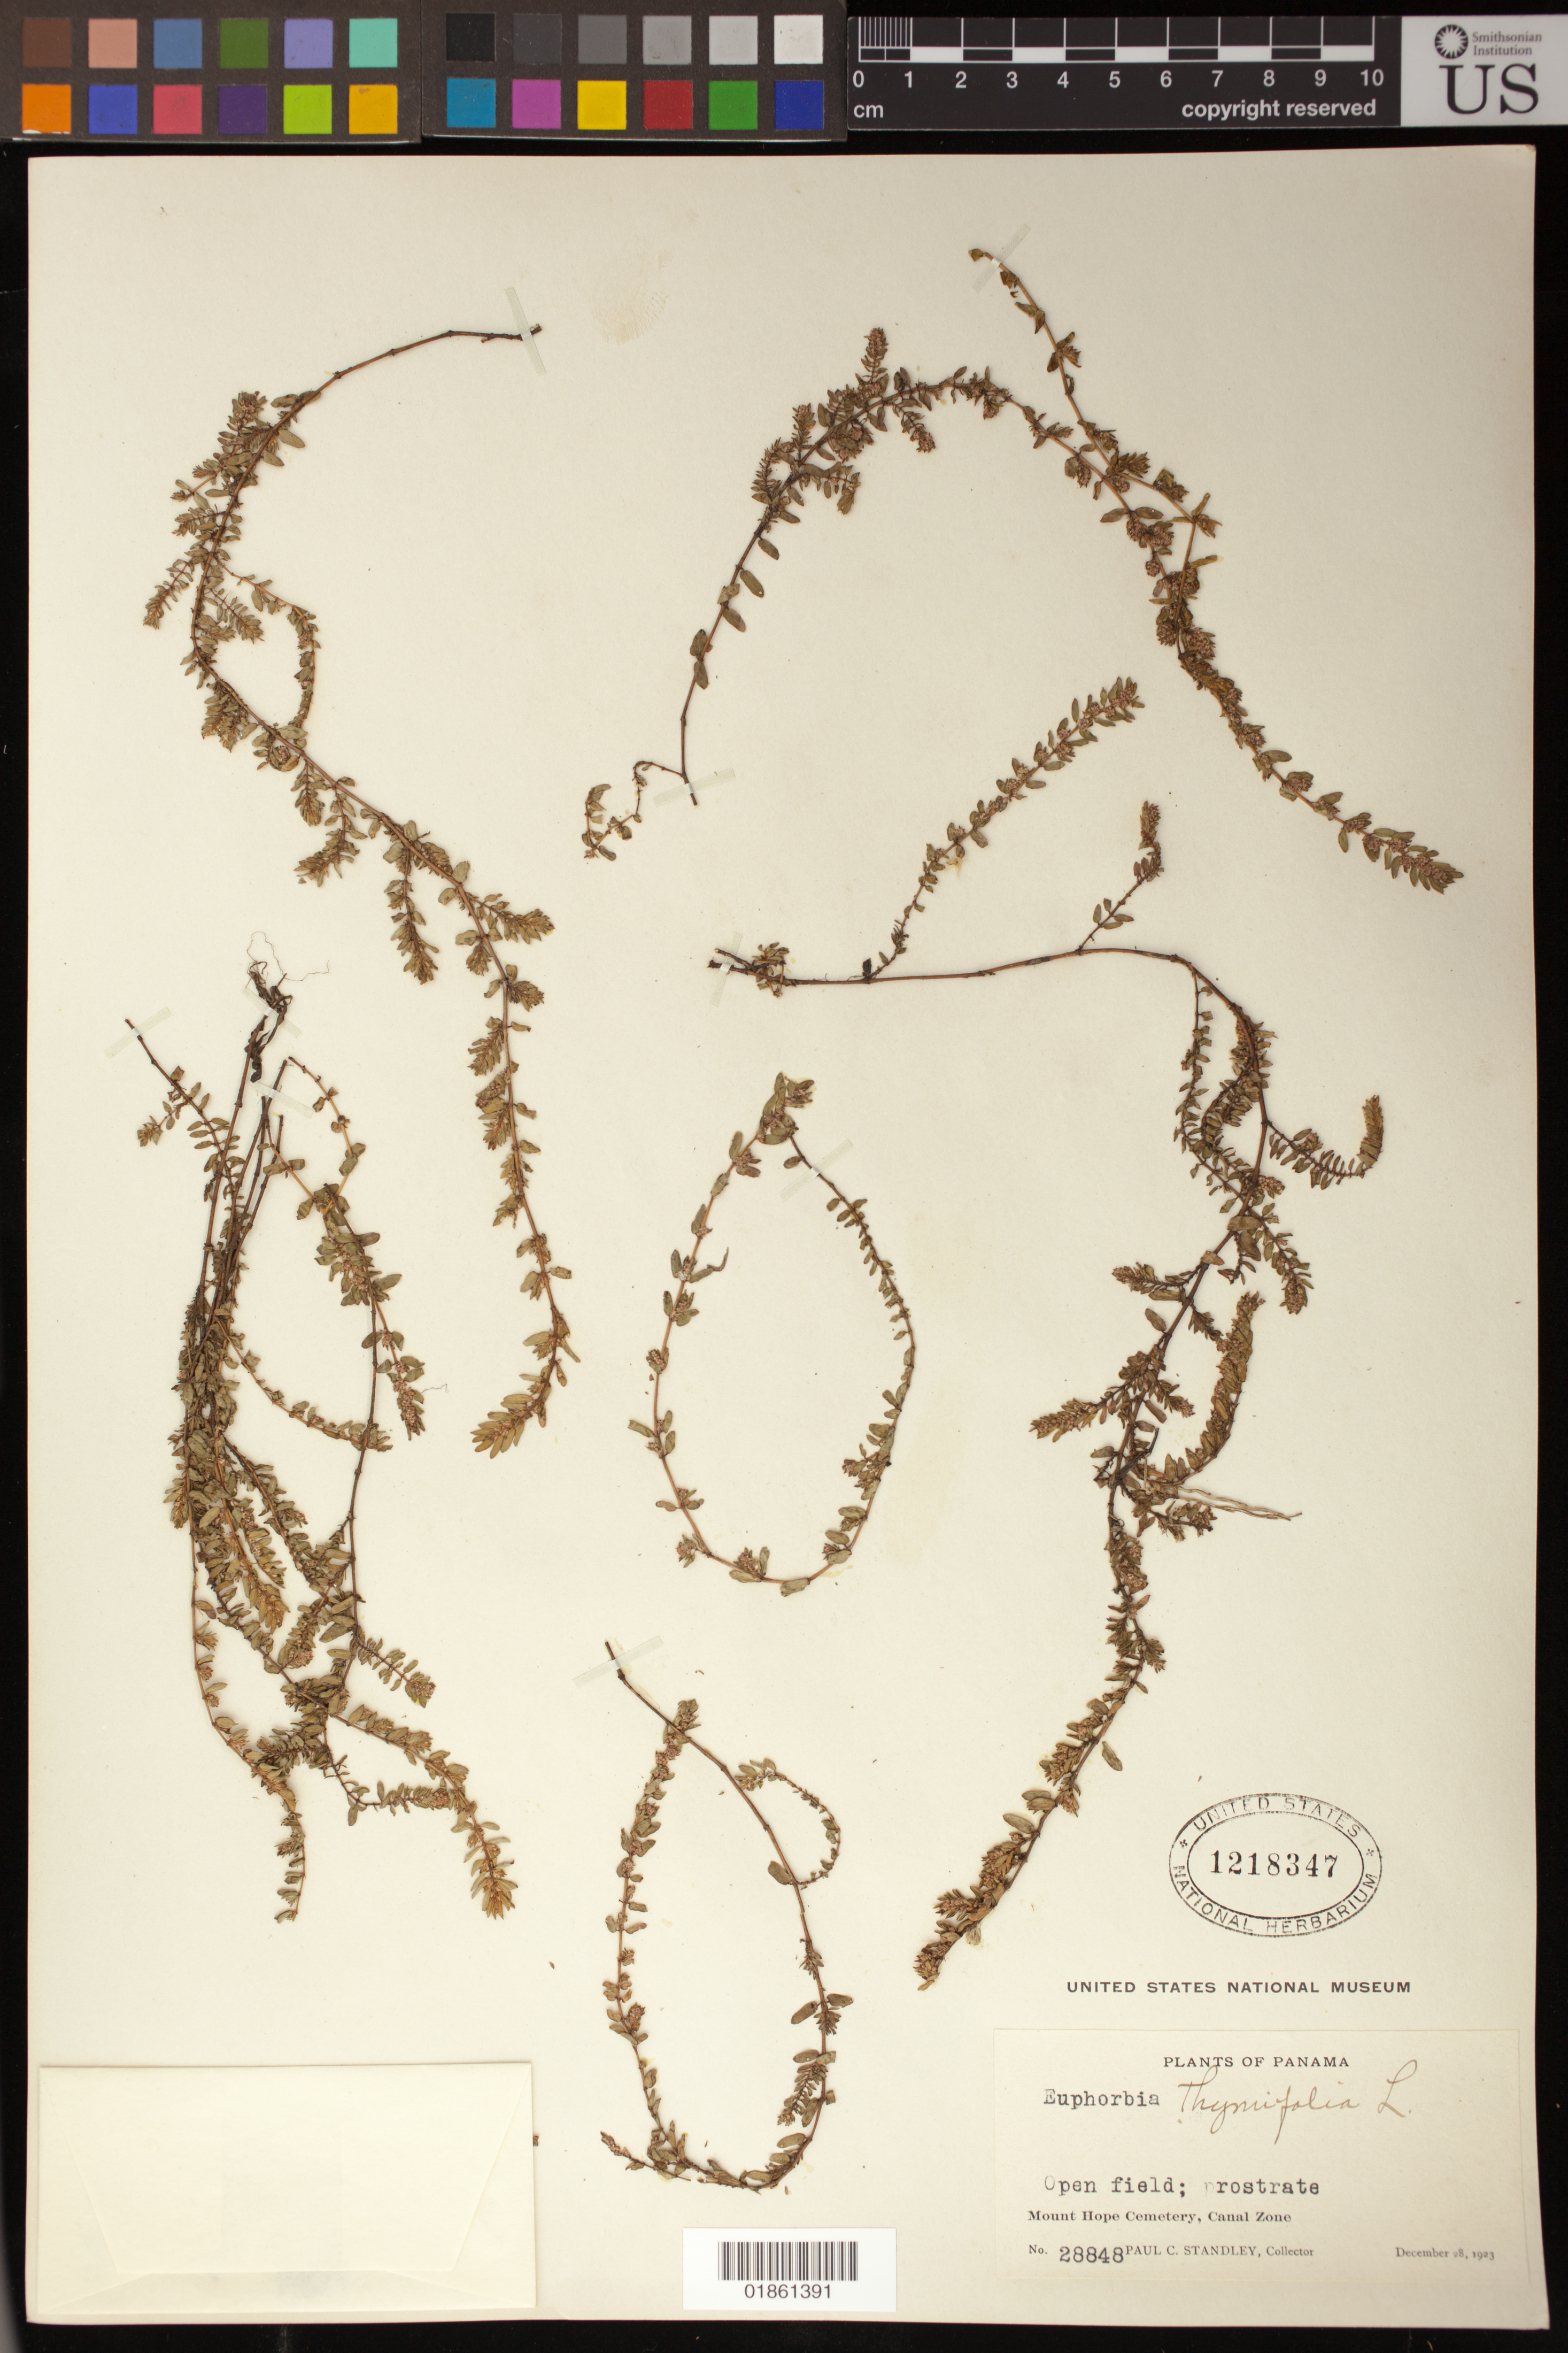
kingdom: Plantae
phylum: Tracheophyta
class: Magnoliopsida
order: Malpighiales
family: Euphorbiaceae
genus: Euphorbia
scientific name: Euphorbia thymifolia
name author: L.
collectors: P. C. Standley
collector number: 28848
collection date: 1923-12-28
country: Panama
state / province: Colón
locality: Mount Hope Cemetery, Canal Zone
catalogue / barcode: US 1218347